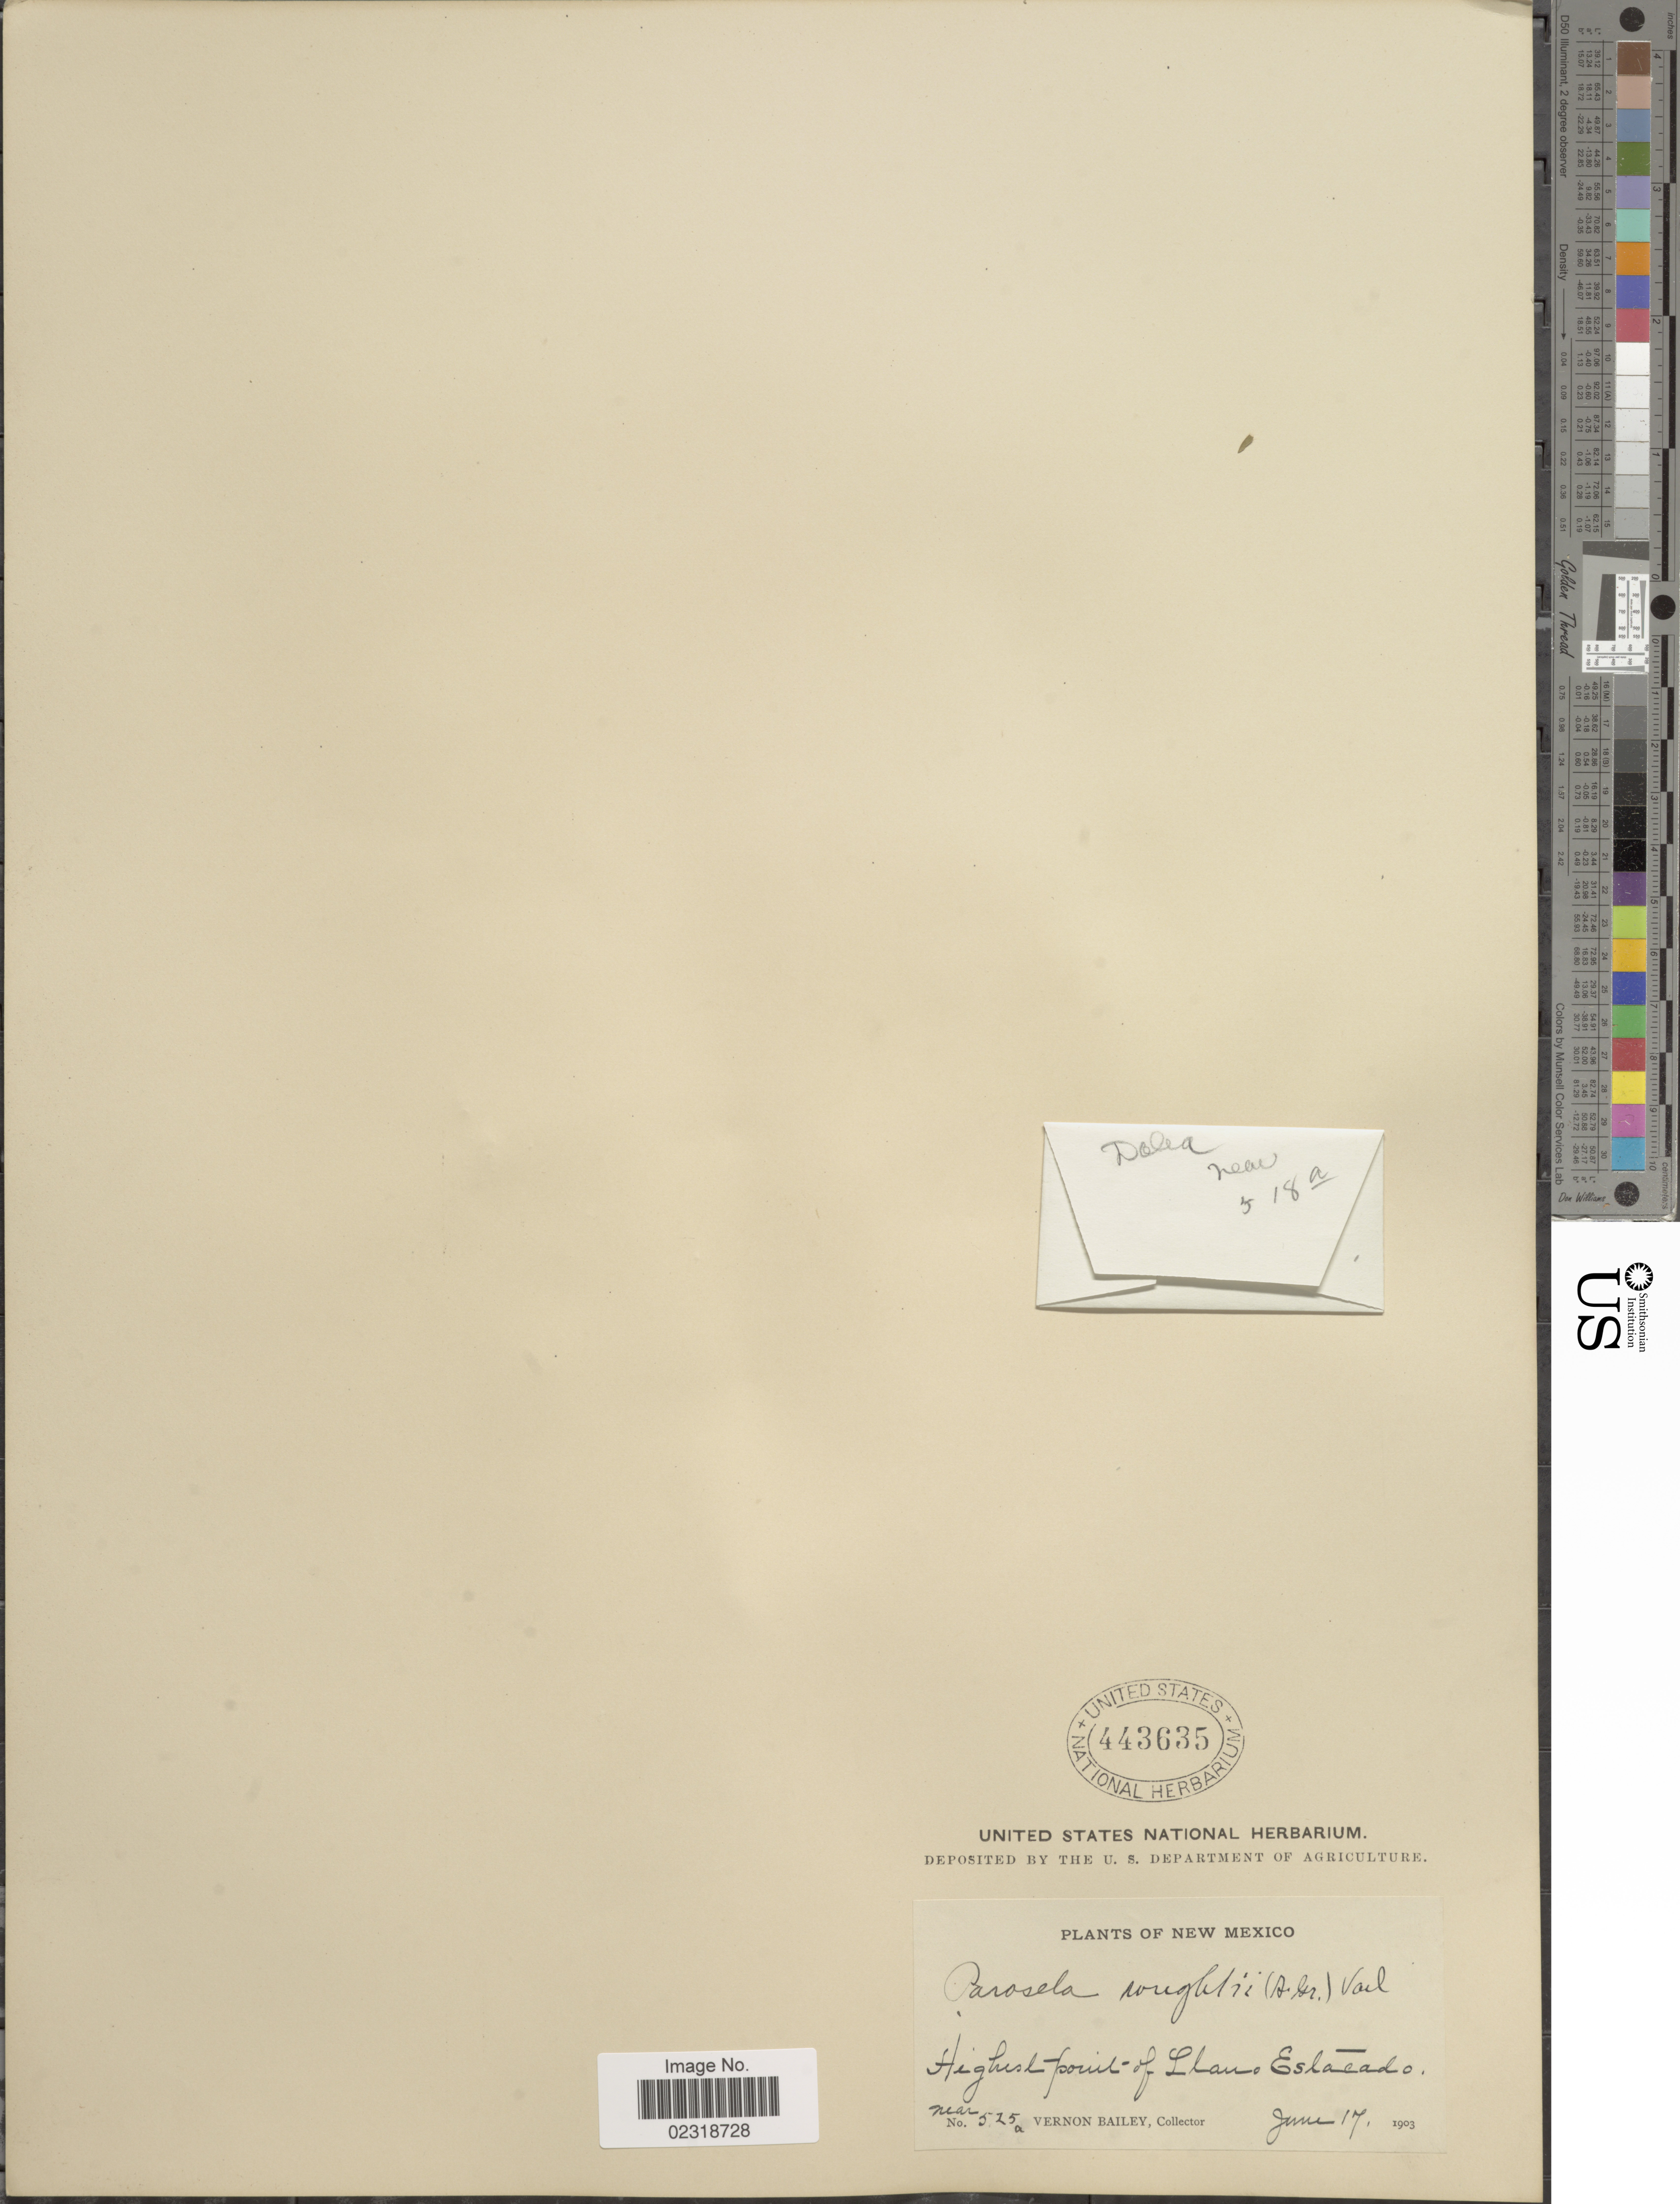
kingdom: Plantae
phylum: Tracheophyta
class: Magnoliopsida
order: Fabales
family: Fabaceae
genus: Dalea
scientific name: Dalea wrightii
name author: A. Gray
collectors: V. O. Bailey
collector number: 525a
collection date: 1903-06-17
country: United States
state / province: New Mexico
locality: Highest point of Llano, Eslacado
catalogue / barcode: US 443635